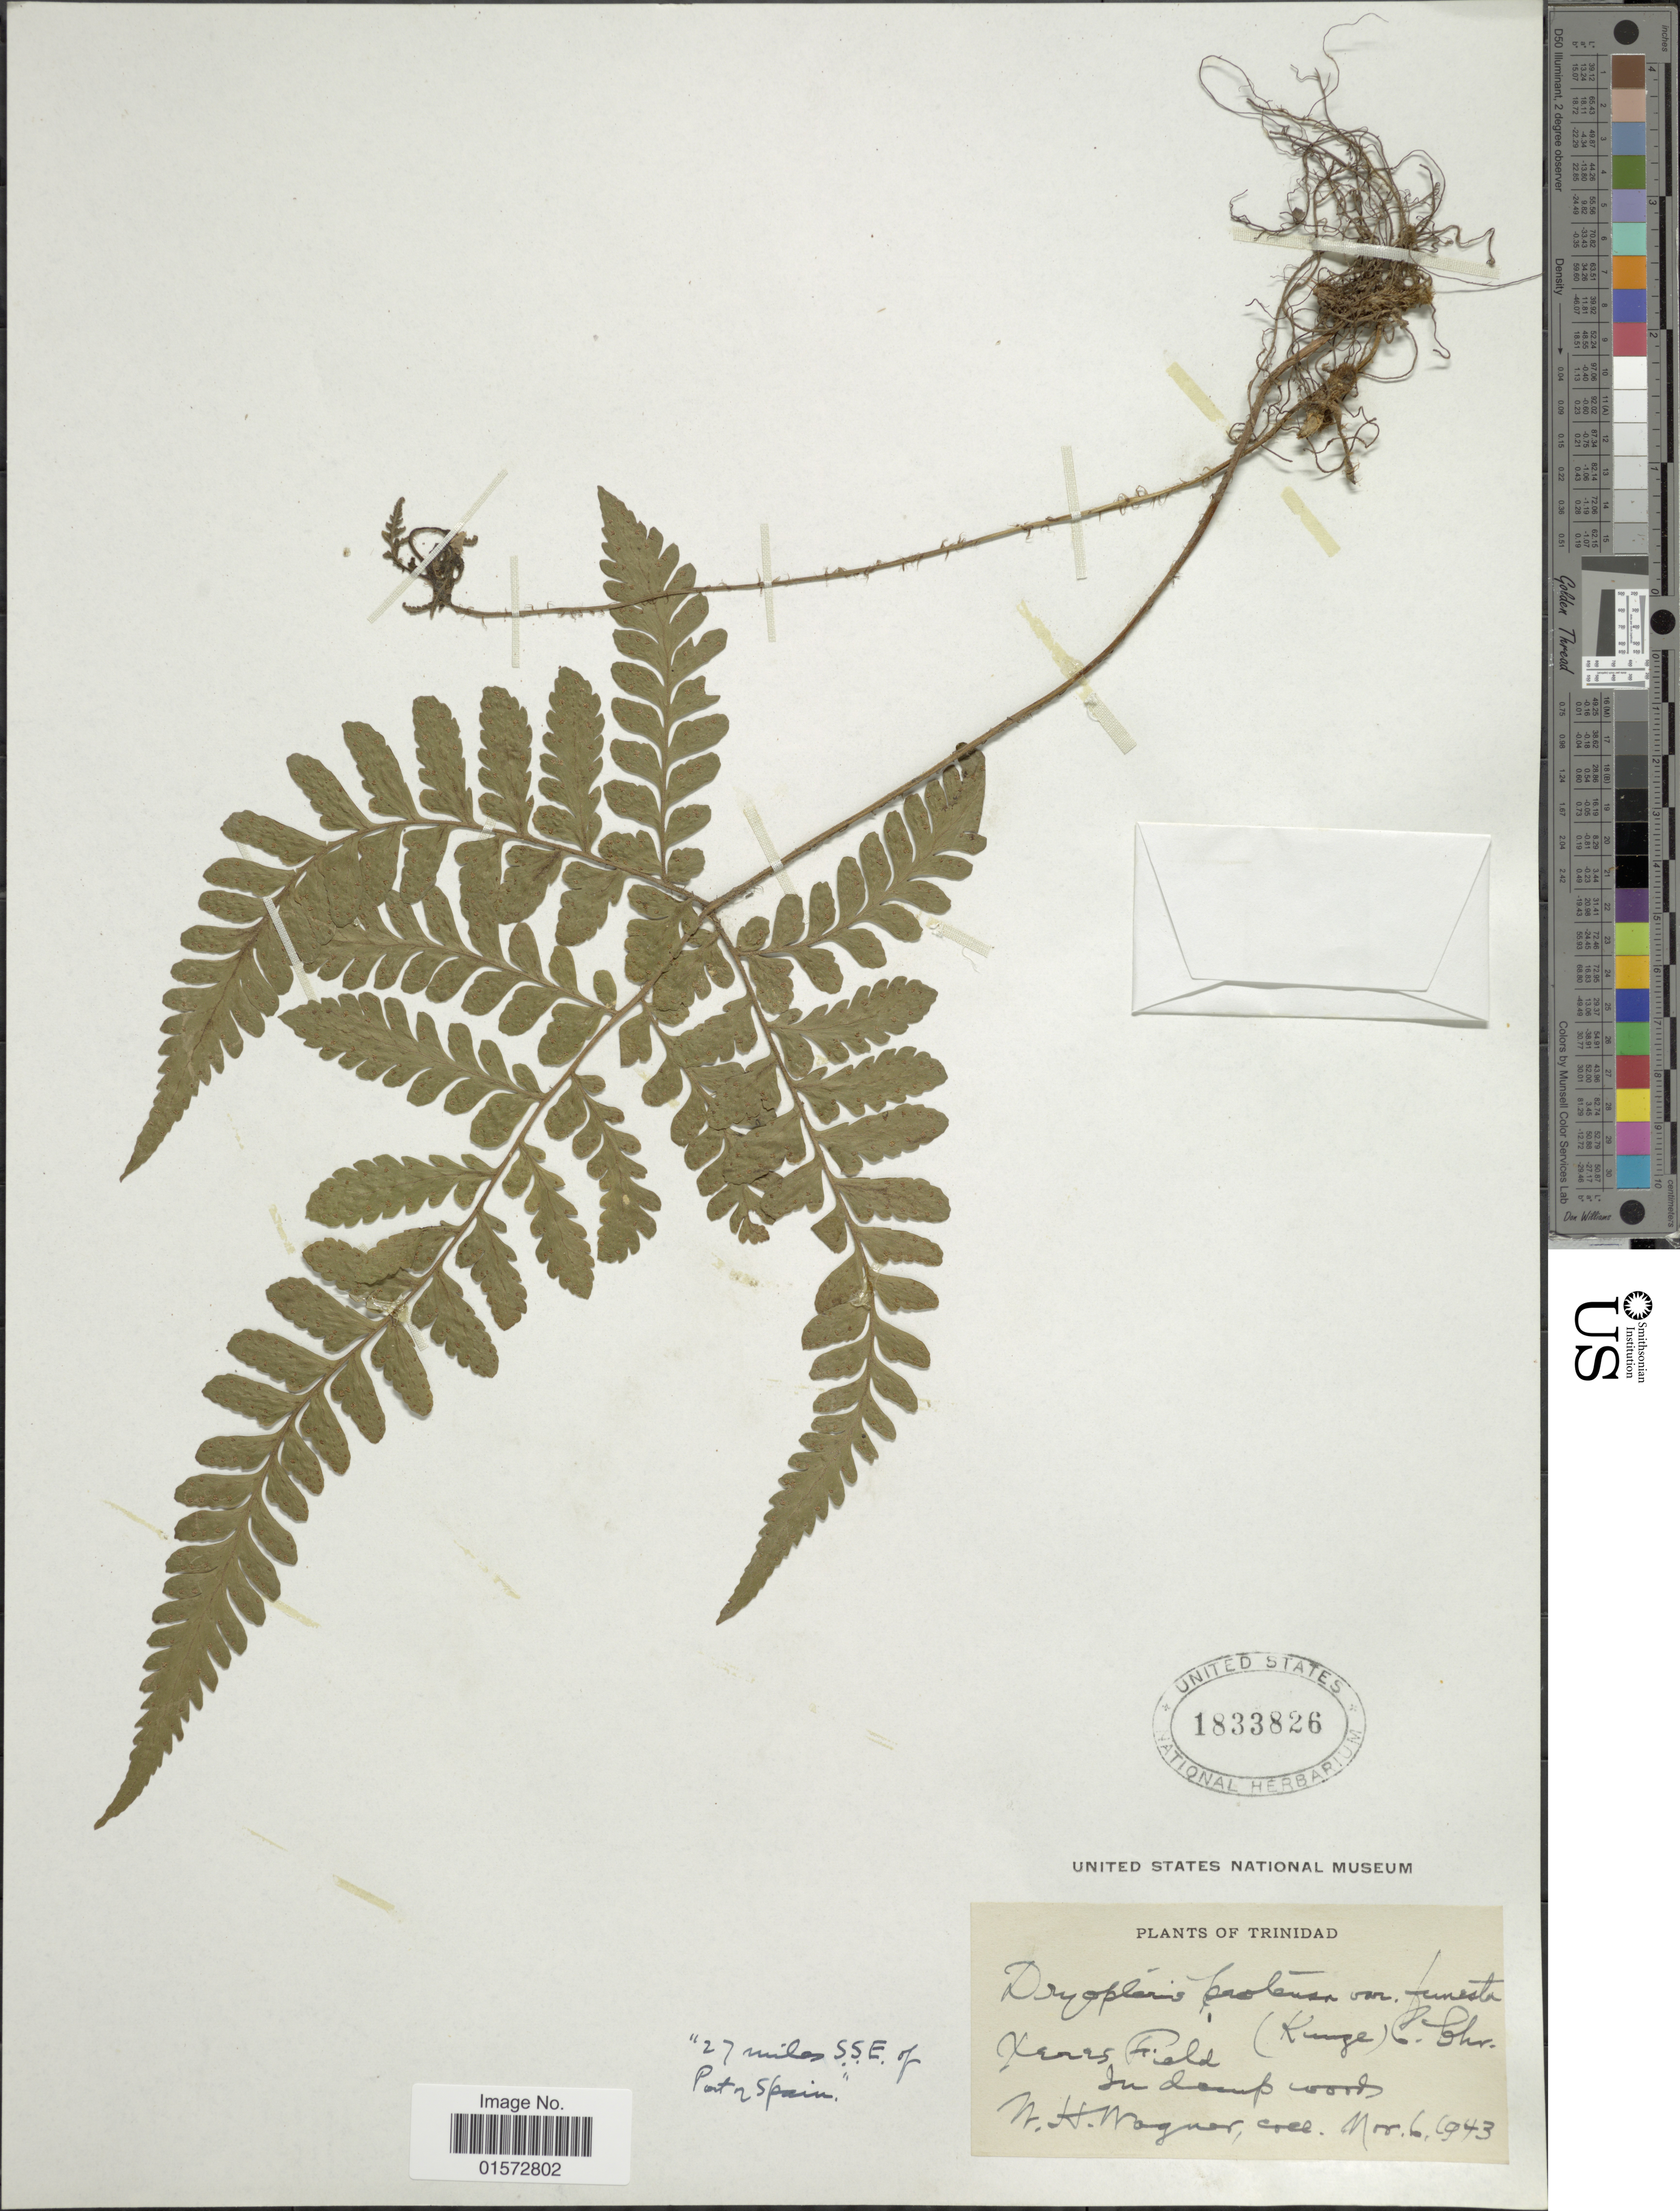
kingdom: Plantae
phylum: Tracheophyta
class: Polypodiopsida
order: Polypodiales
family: Tectariaceae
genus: Triplophyllum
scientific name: Triplophyllum funestum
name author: (Kunze) Holttum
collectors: W. H. Wagner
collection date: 1943-11-06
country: Trinidad and Tobago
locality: Trinidad, Xeres Field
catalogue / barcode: US 1833826